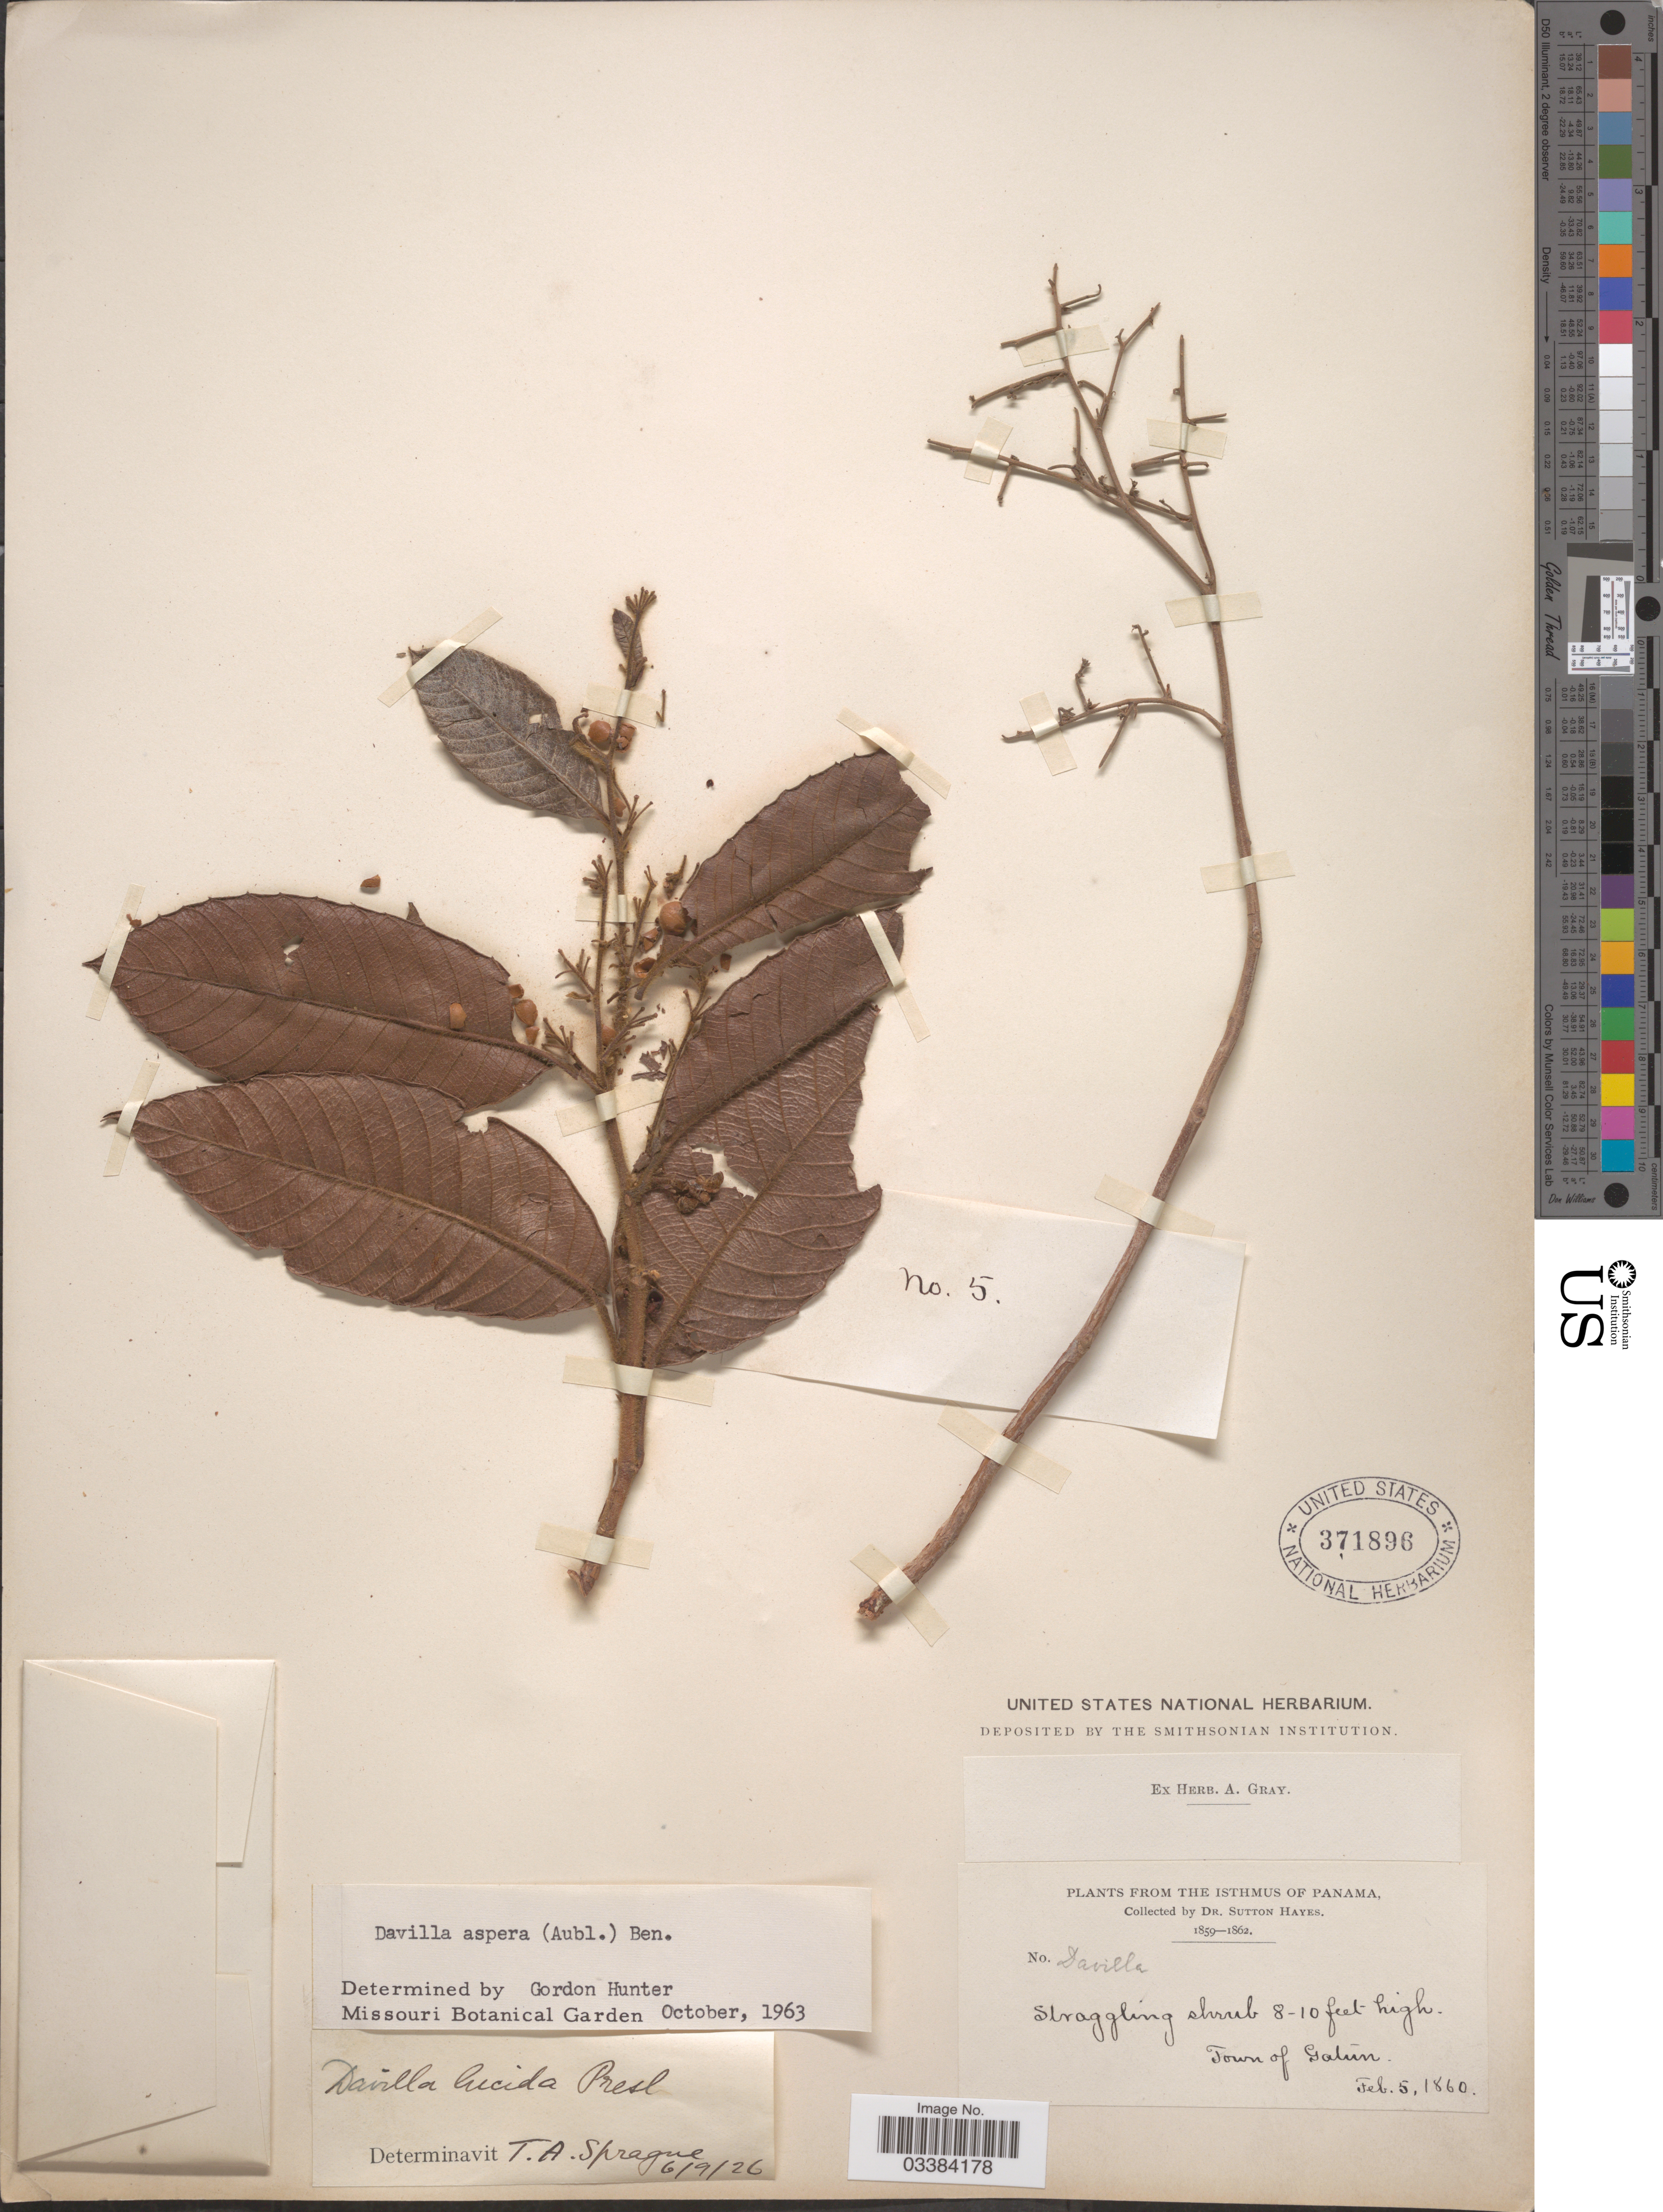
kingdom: Plantae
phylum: Tracheophyta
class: Magnoliopsida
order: Dilleniales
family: Dilleniaceae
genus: Davilla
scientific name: Davilla kunthii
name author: A. St.-Hil.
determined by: Strong, Mark T., (BOT), Smithsonian Institution - National Museum of Natural History (UNITED STATES)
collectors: S. Hayes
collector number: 5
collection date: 1860-02-05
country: Panama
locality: The Isthmus of Panama. Town of Gatun.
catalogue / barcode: US 371896